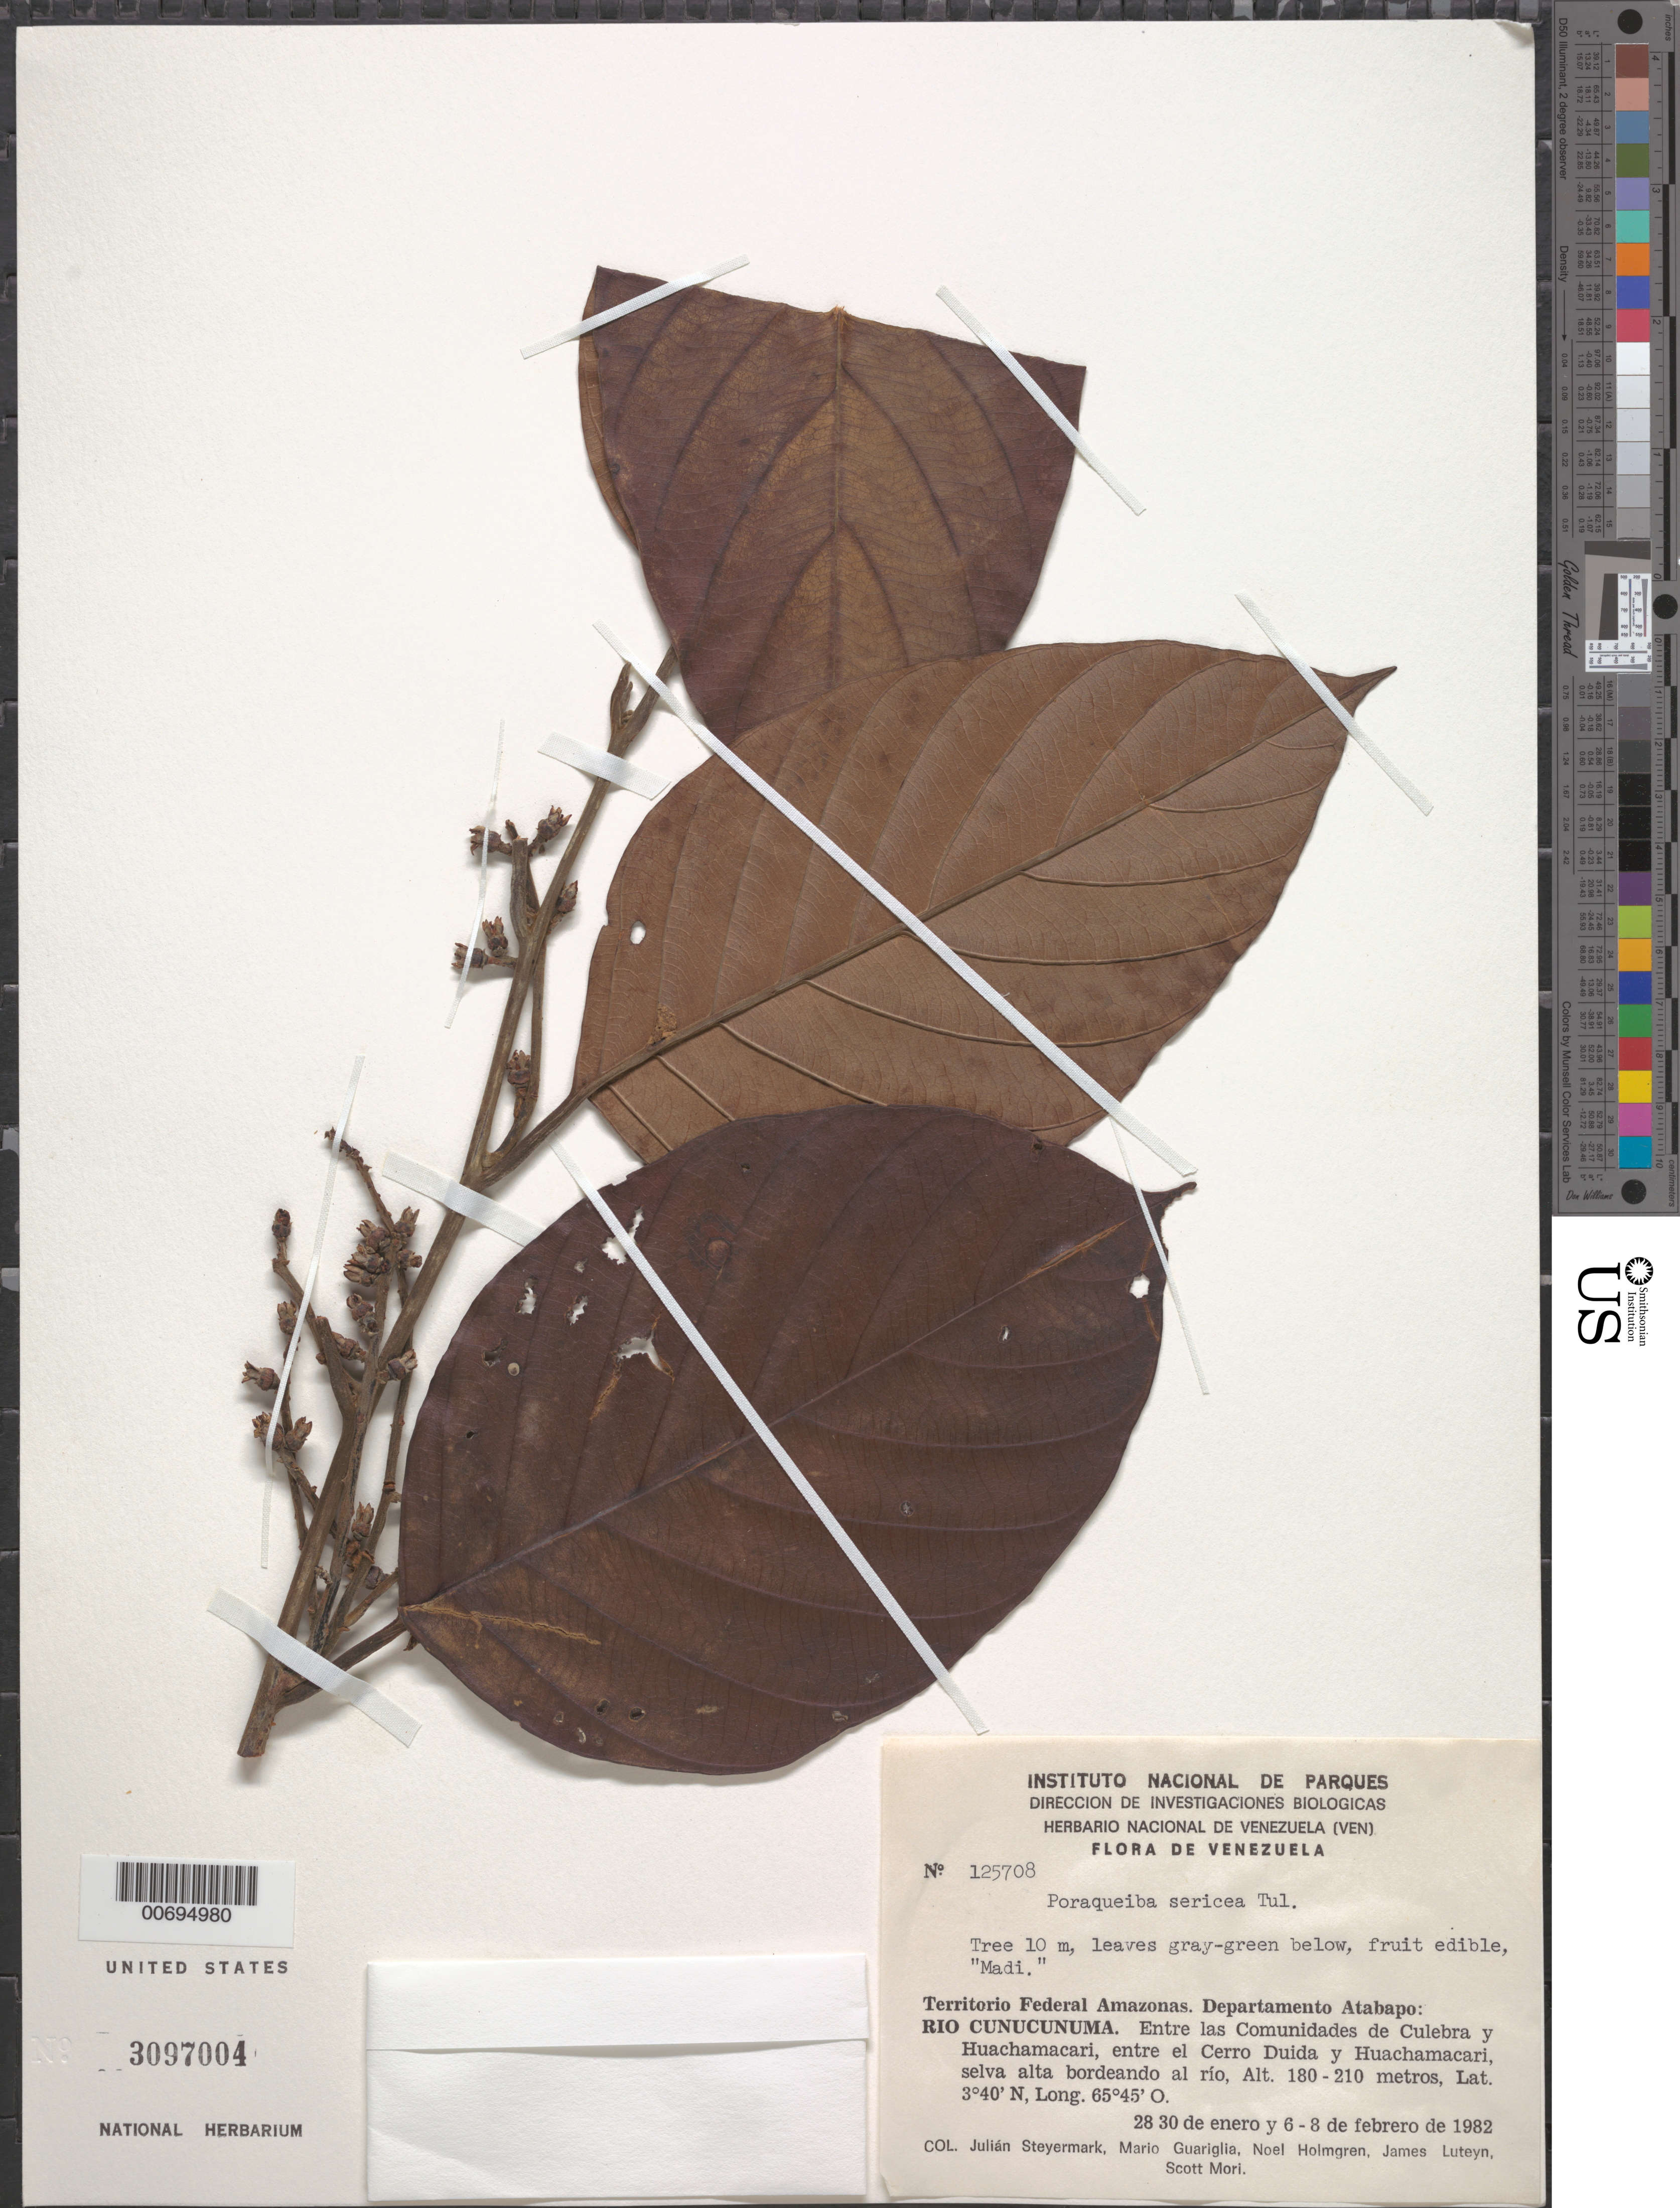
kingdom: Plantae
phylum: Tracheophyta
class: Magnoliopsida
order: Metteniusales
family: Metteniusaceae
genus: Poraqueiba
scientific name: Poraqueiba sericea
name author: Tul.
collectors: J. Steyermark, M. Guariglia P., N. H. Holmgren, J. L. Luteyn & S. Mori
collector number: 125708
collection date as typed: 28-Jan-82 to 1-Feb-82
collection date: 1982-01-28/1982-02-01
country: Venezuela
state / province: Amazonas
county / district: Atabapo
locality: Río Cunucunuma, entre las Communidades de Culebra y Huachamacari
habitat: Selva alta bordeando al rio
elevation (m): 180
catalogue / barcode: US 3097004